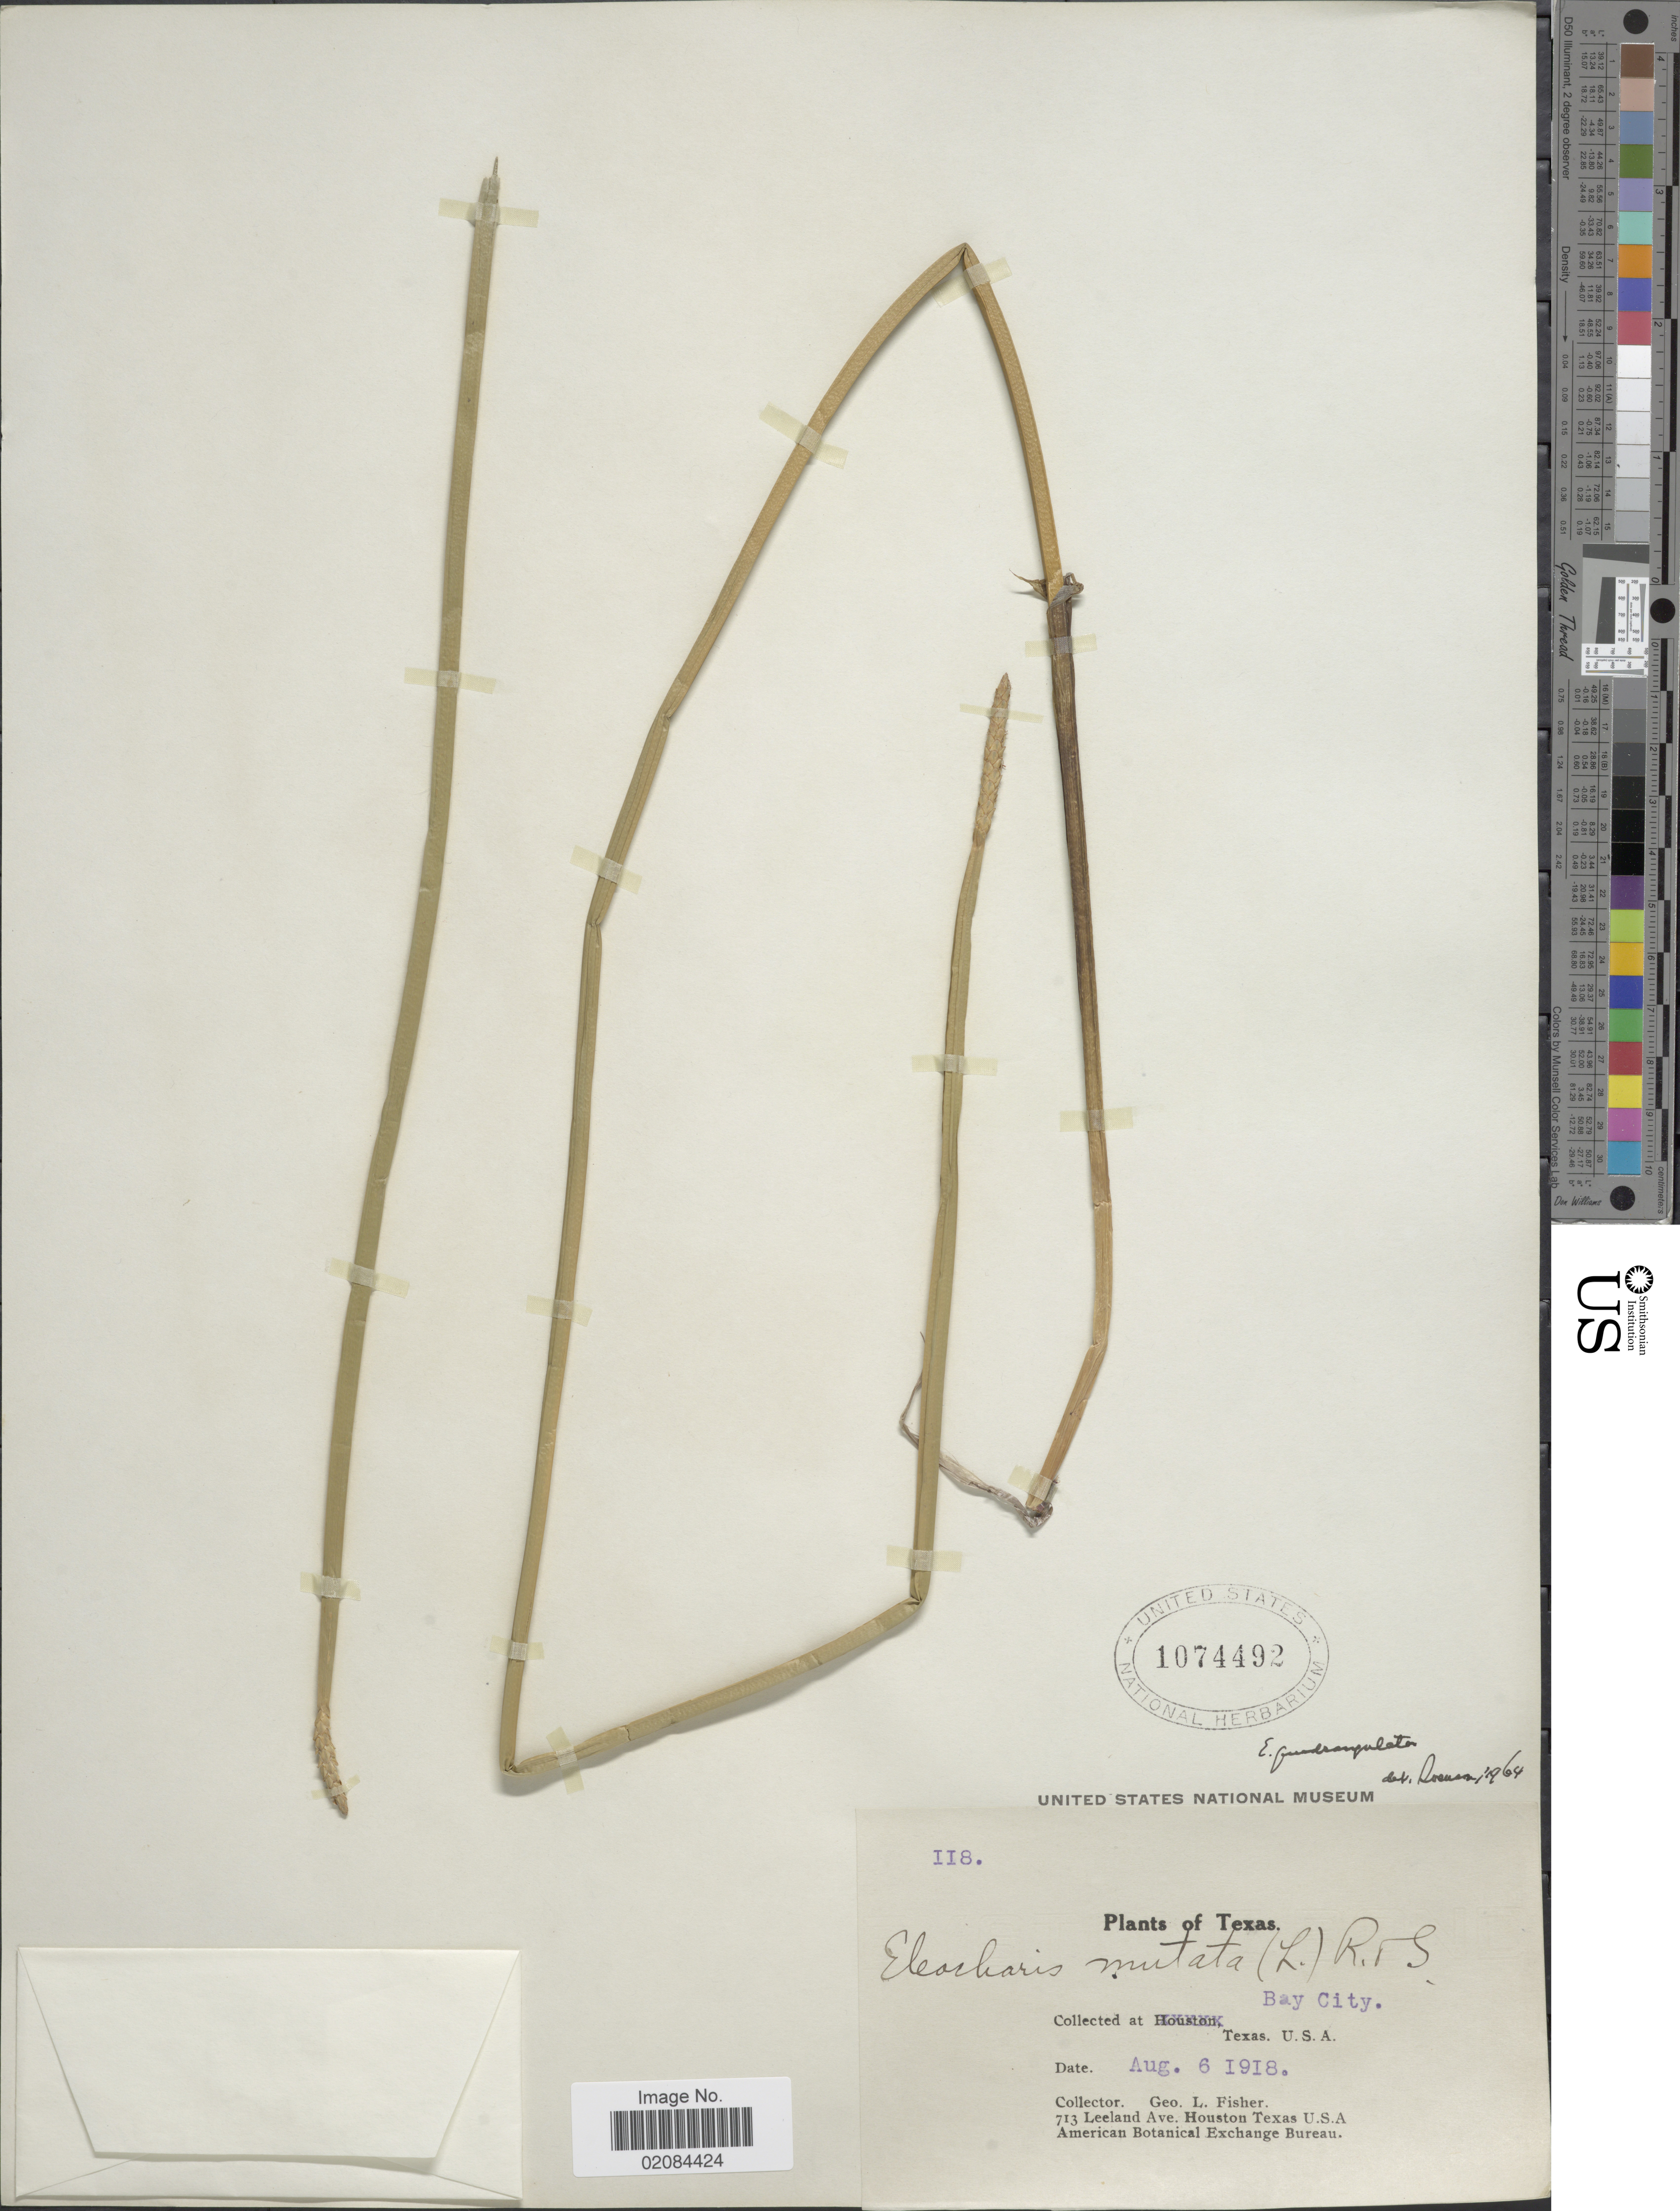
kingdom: Plantae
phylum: Tracheophyta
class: Liliopsida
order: Poales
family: Cyperaceae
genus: Eleocharis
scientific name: Eleocharis quadrangulata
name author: (Michx.) Roem. & Schult.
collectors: G. L. Fisher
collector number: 118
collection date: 1918-08-06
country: United States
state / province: Texas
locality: Bay City, Texas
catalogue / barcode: US 1074492